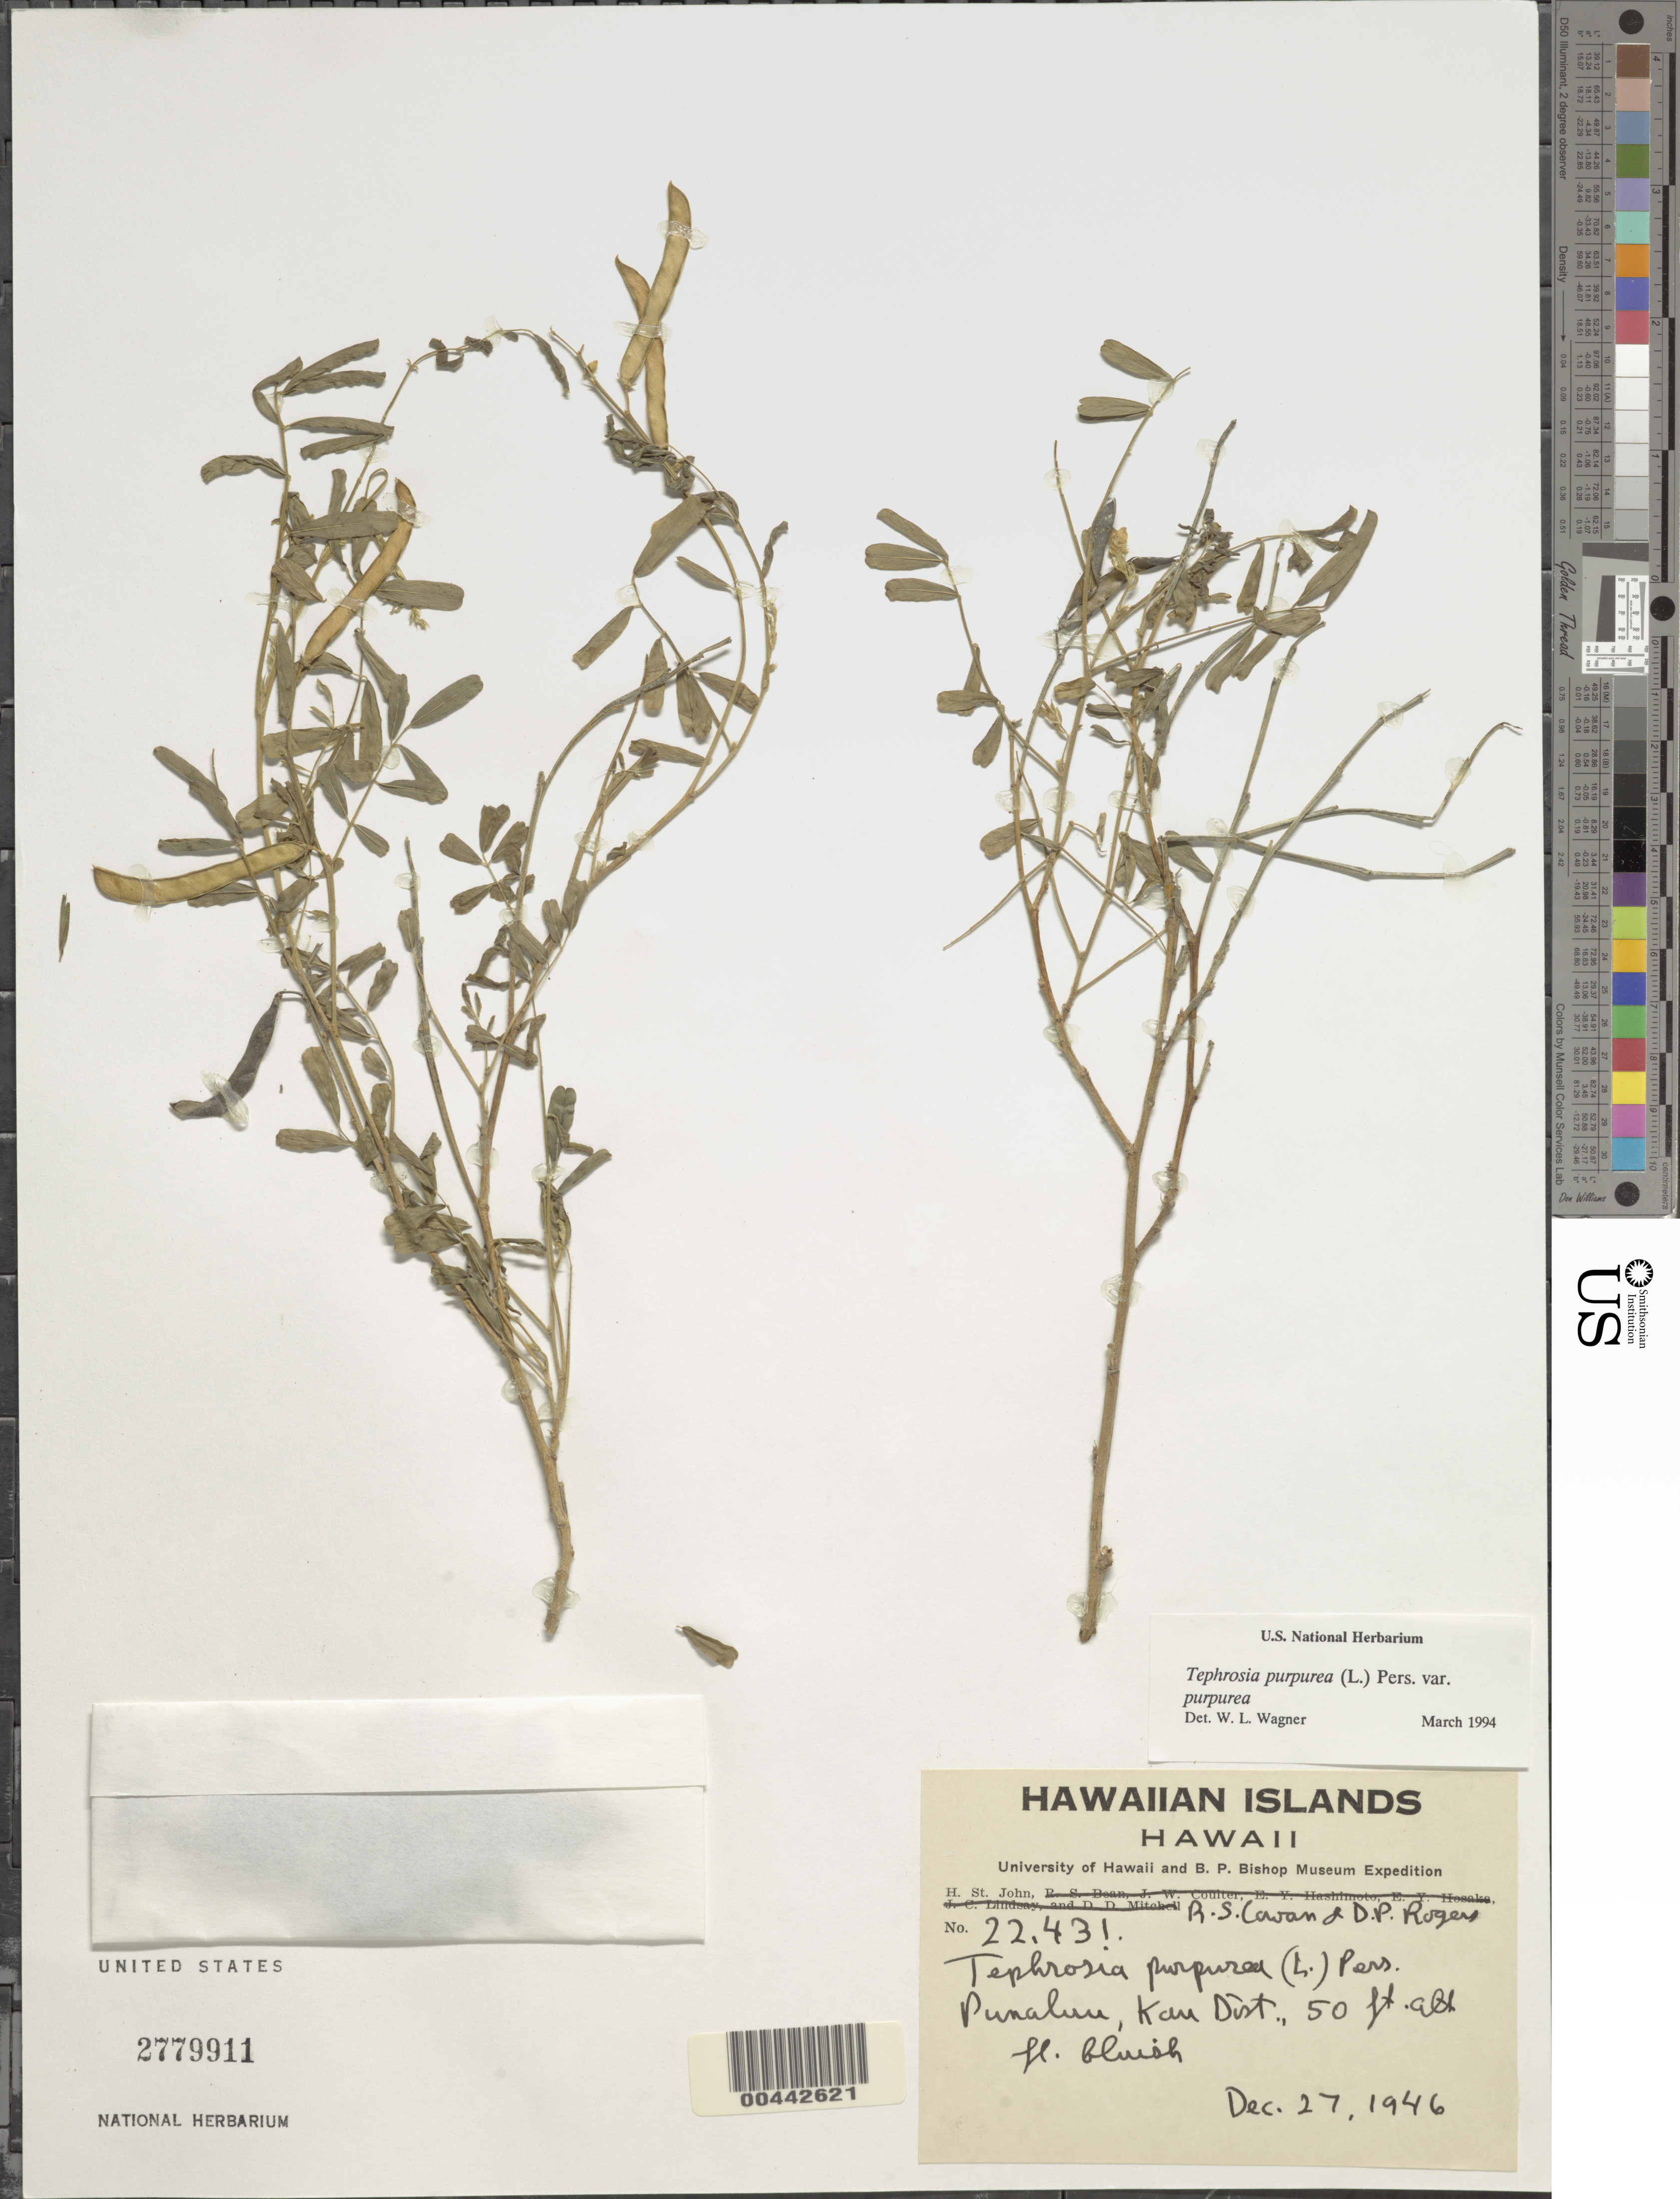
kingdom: Plantae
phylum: Tracheophyta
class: Magnoliopsida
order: Fabales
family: Fabaceae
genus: Tephrosia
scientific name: Tephrosia purpurea var. purpurea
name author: (L.) Pers.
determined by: Wagner, W. L., (BOT), Smithsonian Institution - National Museum of Natural History (UNITED STATES)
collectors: H. St. John, R. S. Cowan & D. Rogers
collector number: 22431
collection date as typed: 27 Dec 1946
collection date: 1946-12-27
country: United States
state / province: Hawaii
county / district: Hawaii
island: Hawaii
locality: Punaluu, Kau District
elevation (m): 15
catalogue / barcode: US 2779911